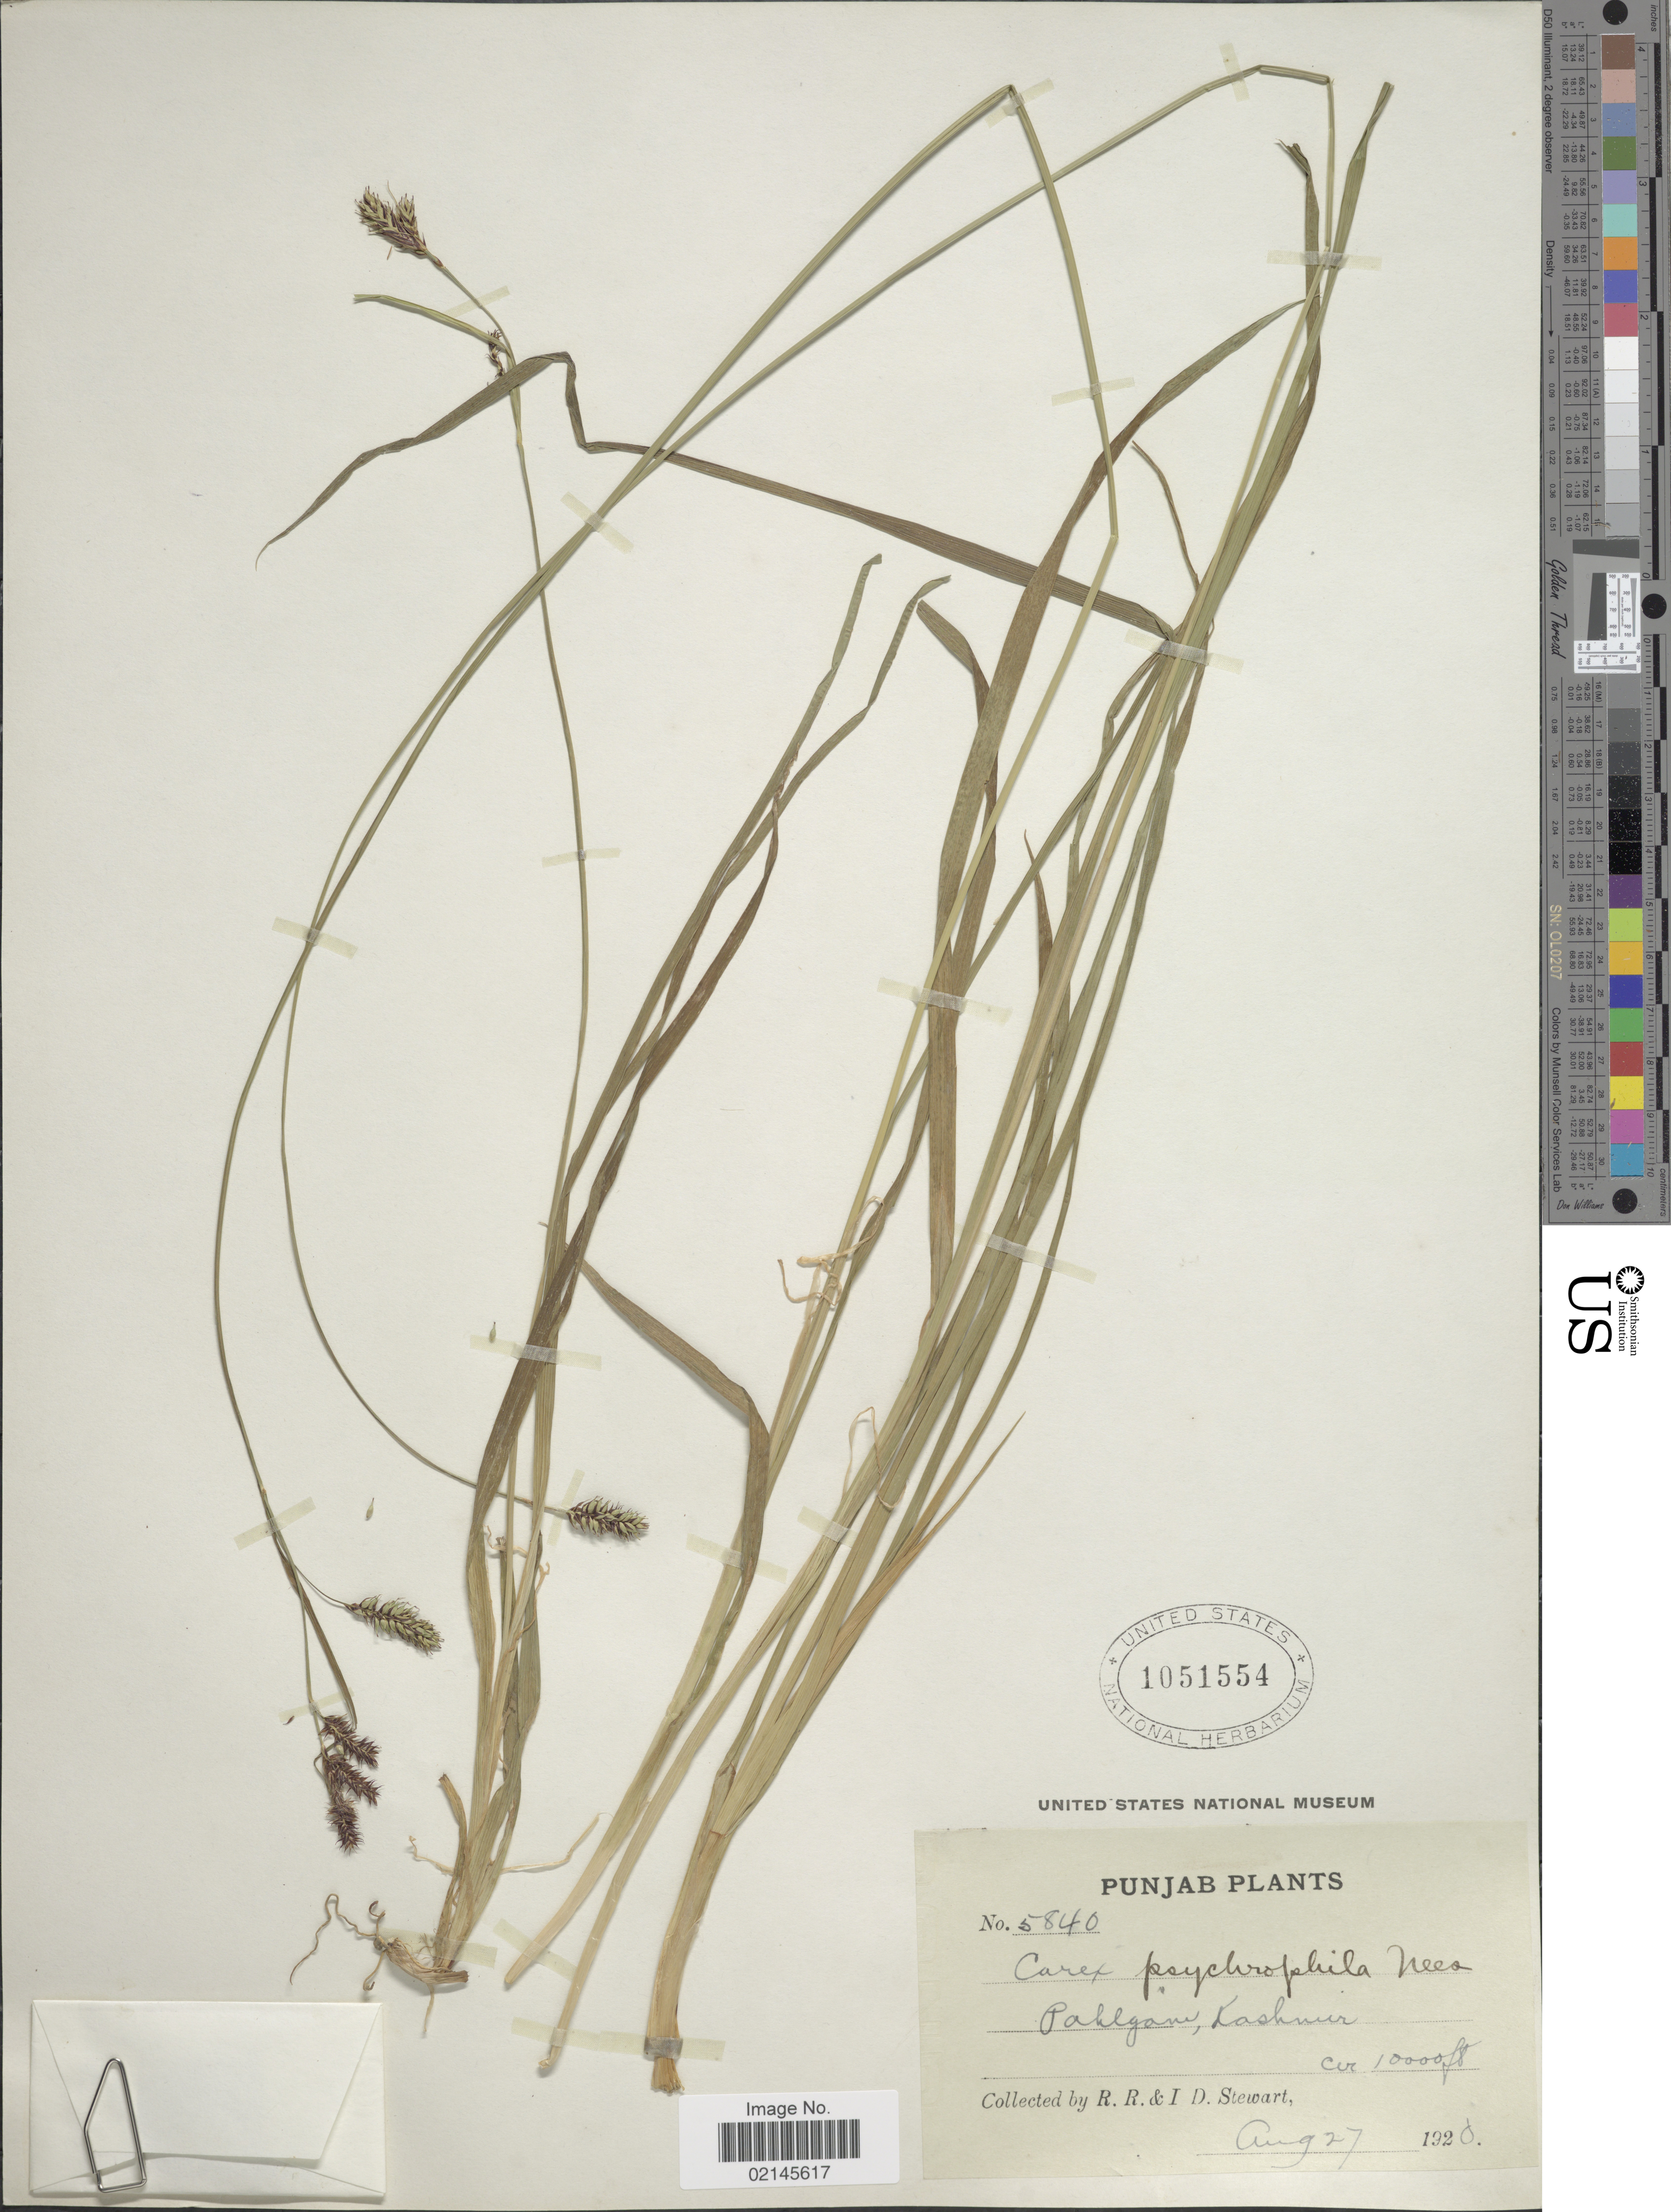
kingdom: Plantae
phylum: Tracheophyta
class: Liliopsida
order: Poales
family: Cyperaceae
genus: Carex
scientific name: Carex psychrophila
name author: Nees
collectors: R. R. Stewart & I. Stewart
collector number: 5840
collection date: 1920-08-27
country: India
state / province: Jammu and Kashmir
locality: Pahlgam, Kashmir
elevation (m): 3048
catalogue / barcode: US 1051554